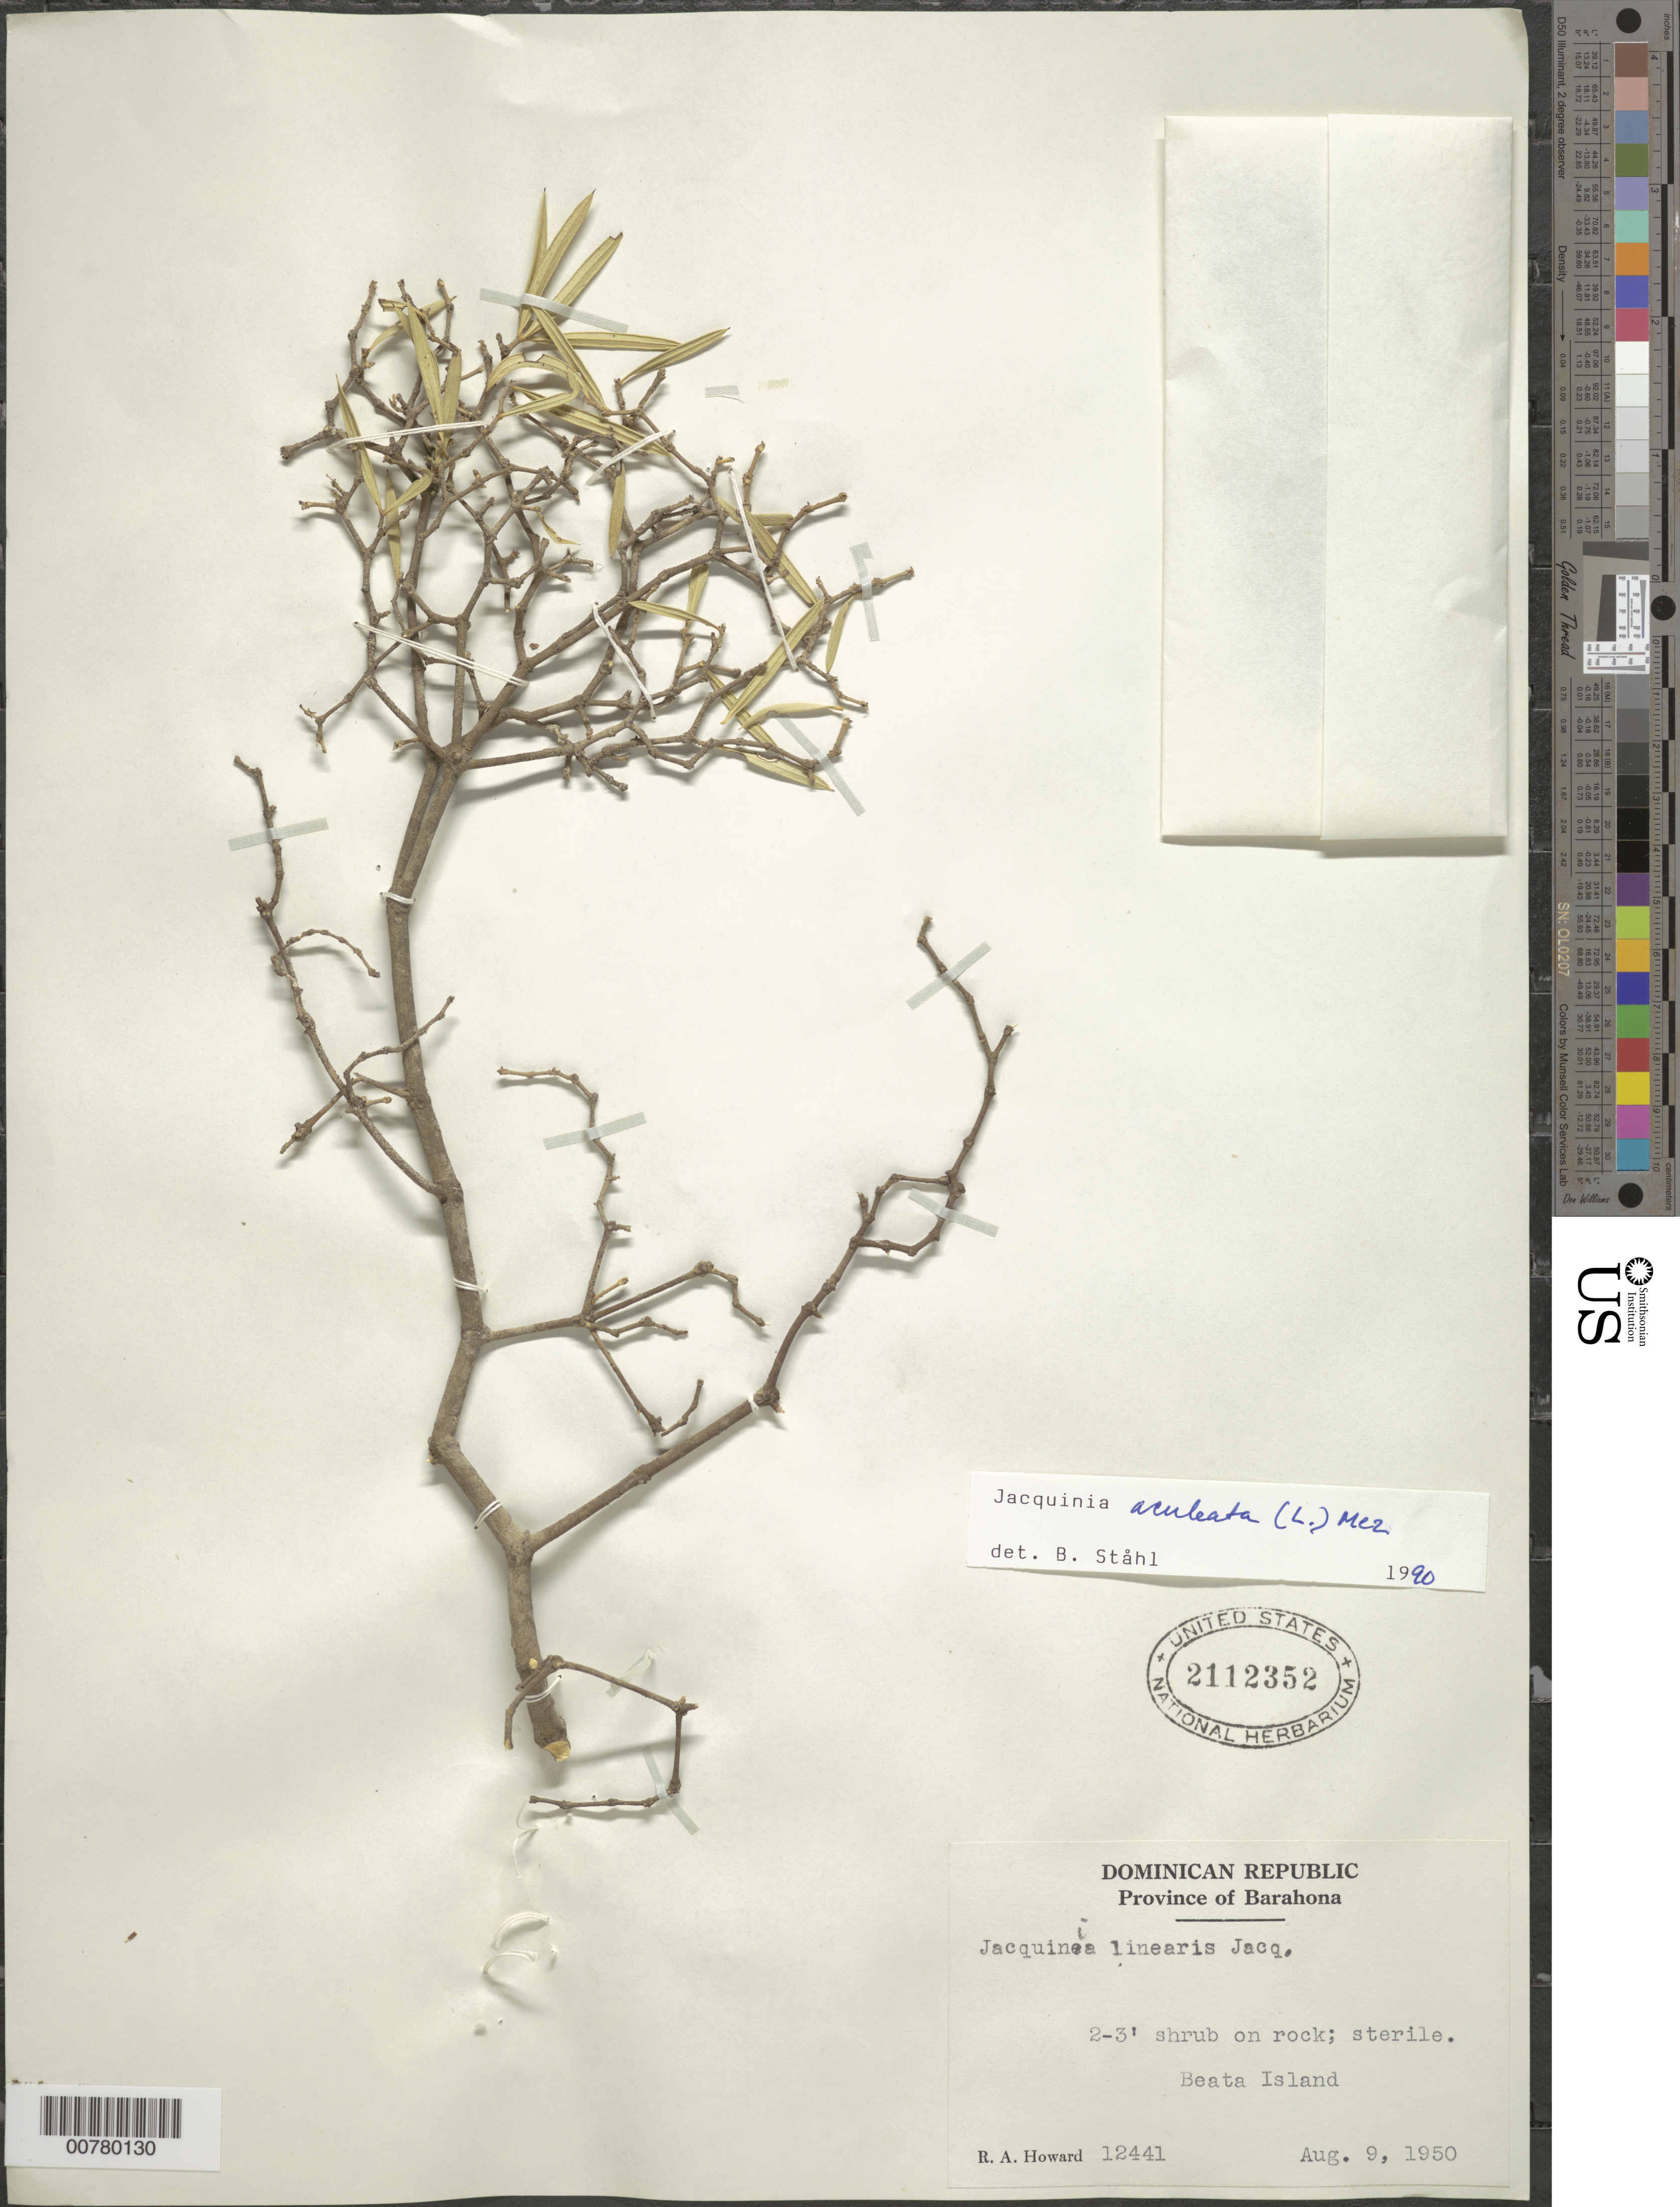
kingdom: Plantae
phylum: Tracheophyta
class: Magnoliopsida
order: Ericales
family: Primulaceae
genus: Jacquinia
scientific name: Jacquinia aculeata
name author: (L.) Mez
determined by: Ståhl, B.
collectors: R. A. Howard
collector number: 12441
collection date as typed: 09 Aug 1950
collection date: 1950-08-09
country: Dominican Republic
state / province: Barahona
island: Hispaniola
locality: Beata Island.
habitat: On rock.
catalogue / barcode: US 2112352